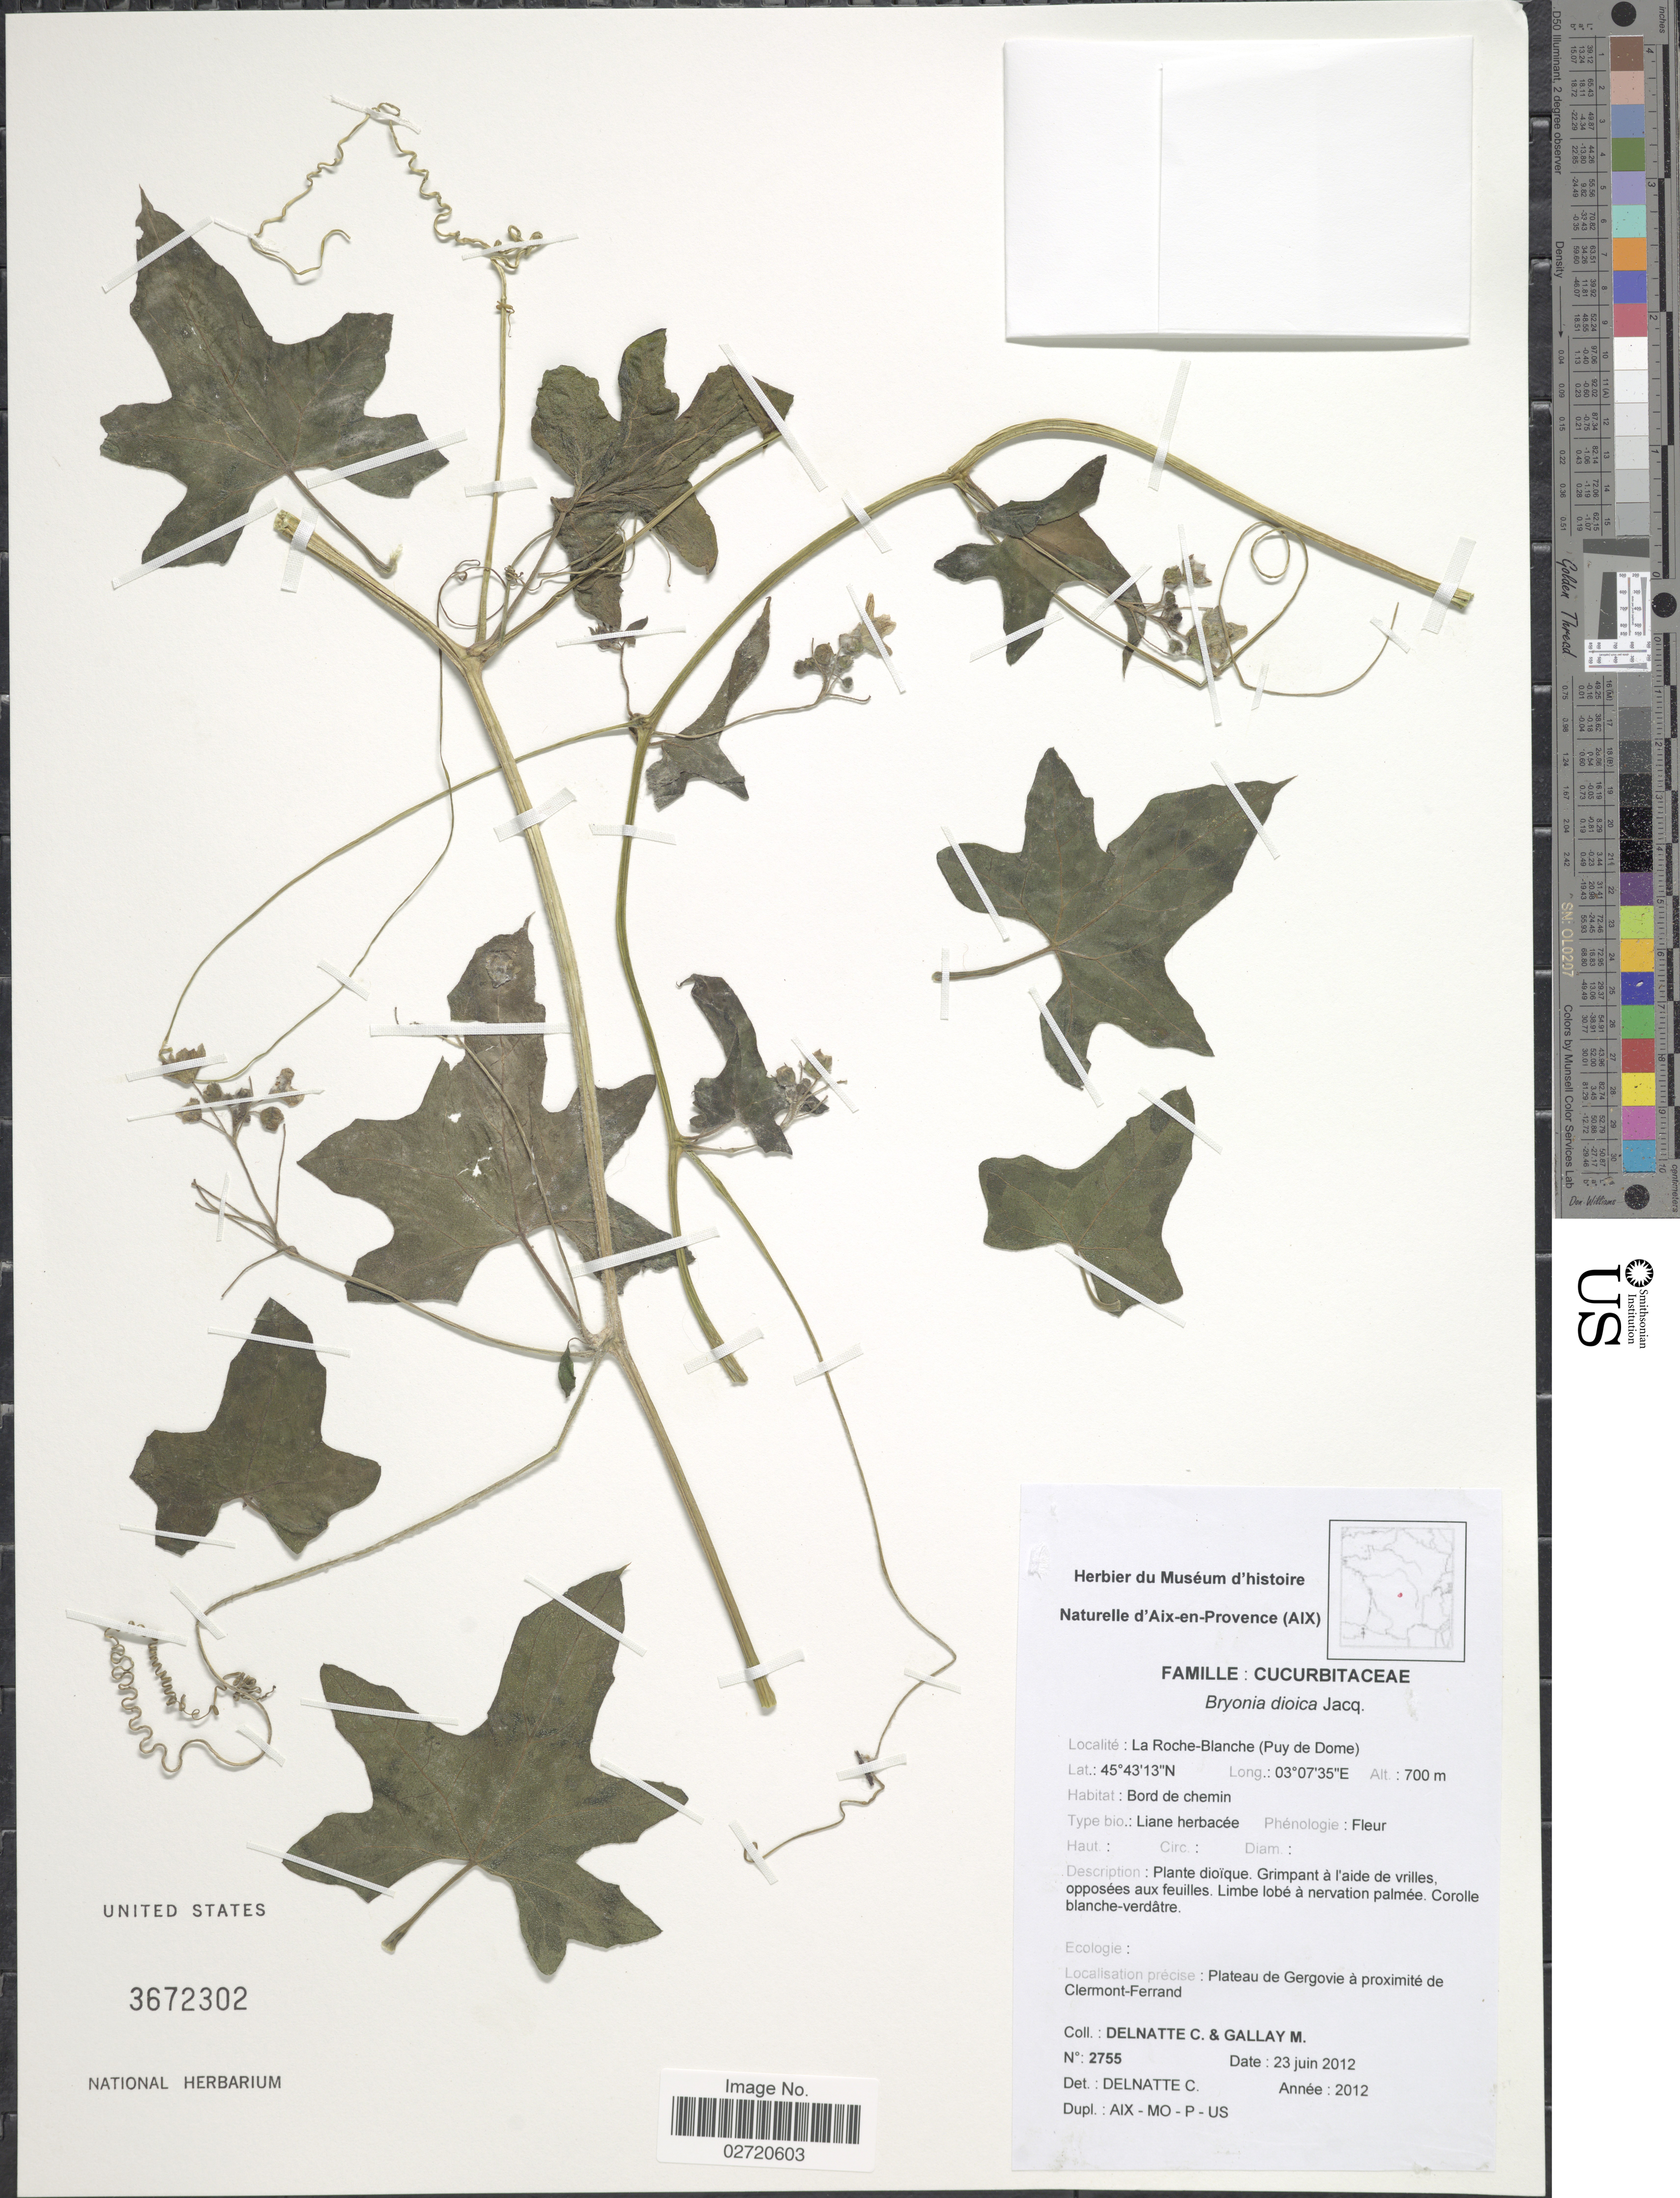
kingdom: Plantae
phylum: Tracheophyta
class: Magnoliopsida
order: Cucurbitales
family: Cucurbitaceae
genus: Bryonia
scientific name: Bryonia dioica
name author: Jacq.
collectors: C. Delnatte & M. Gallay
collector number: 2755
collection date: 2012-06-23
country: France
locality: La Roche- Blanche (Puy de Dome), Bord de chemin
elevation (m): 700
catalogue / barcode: US 3672302